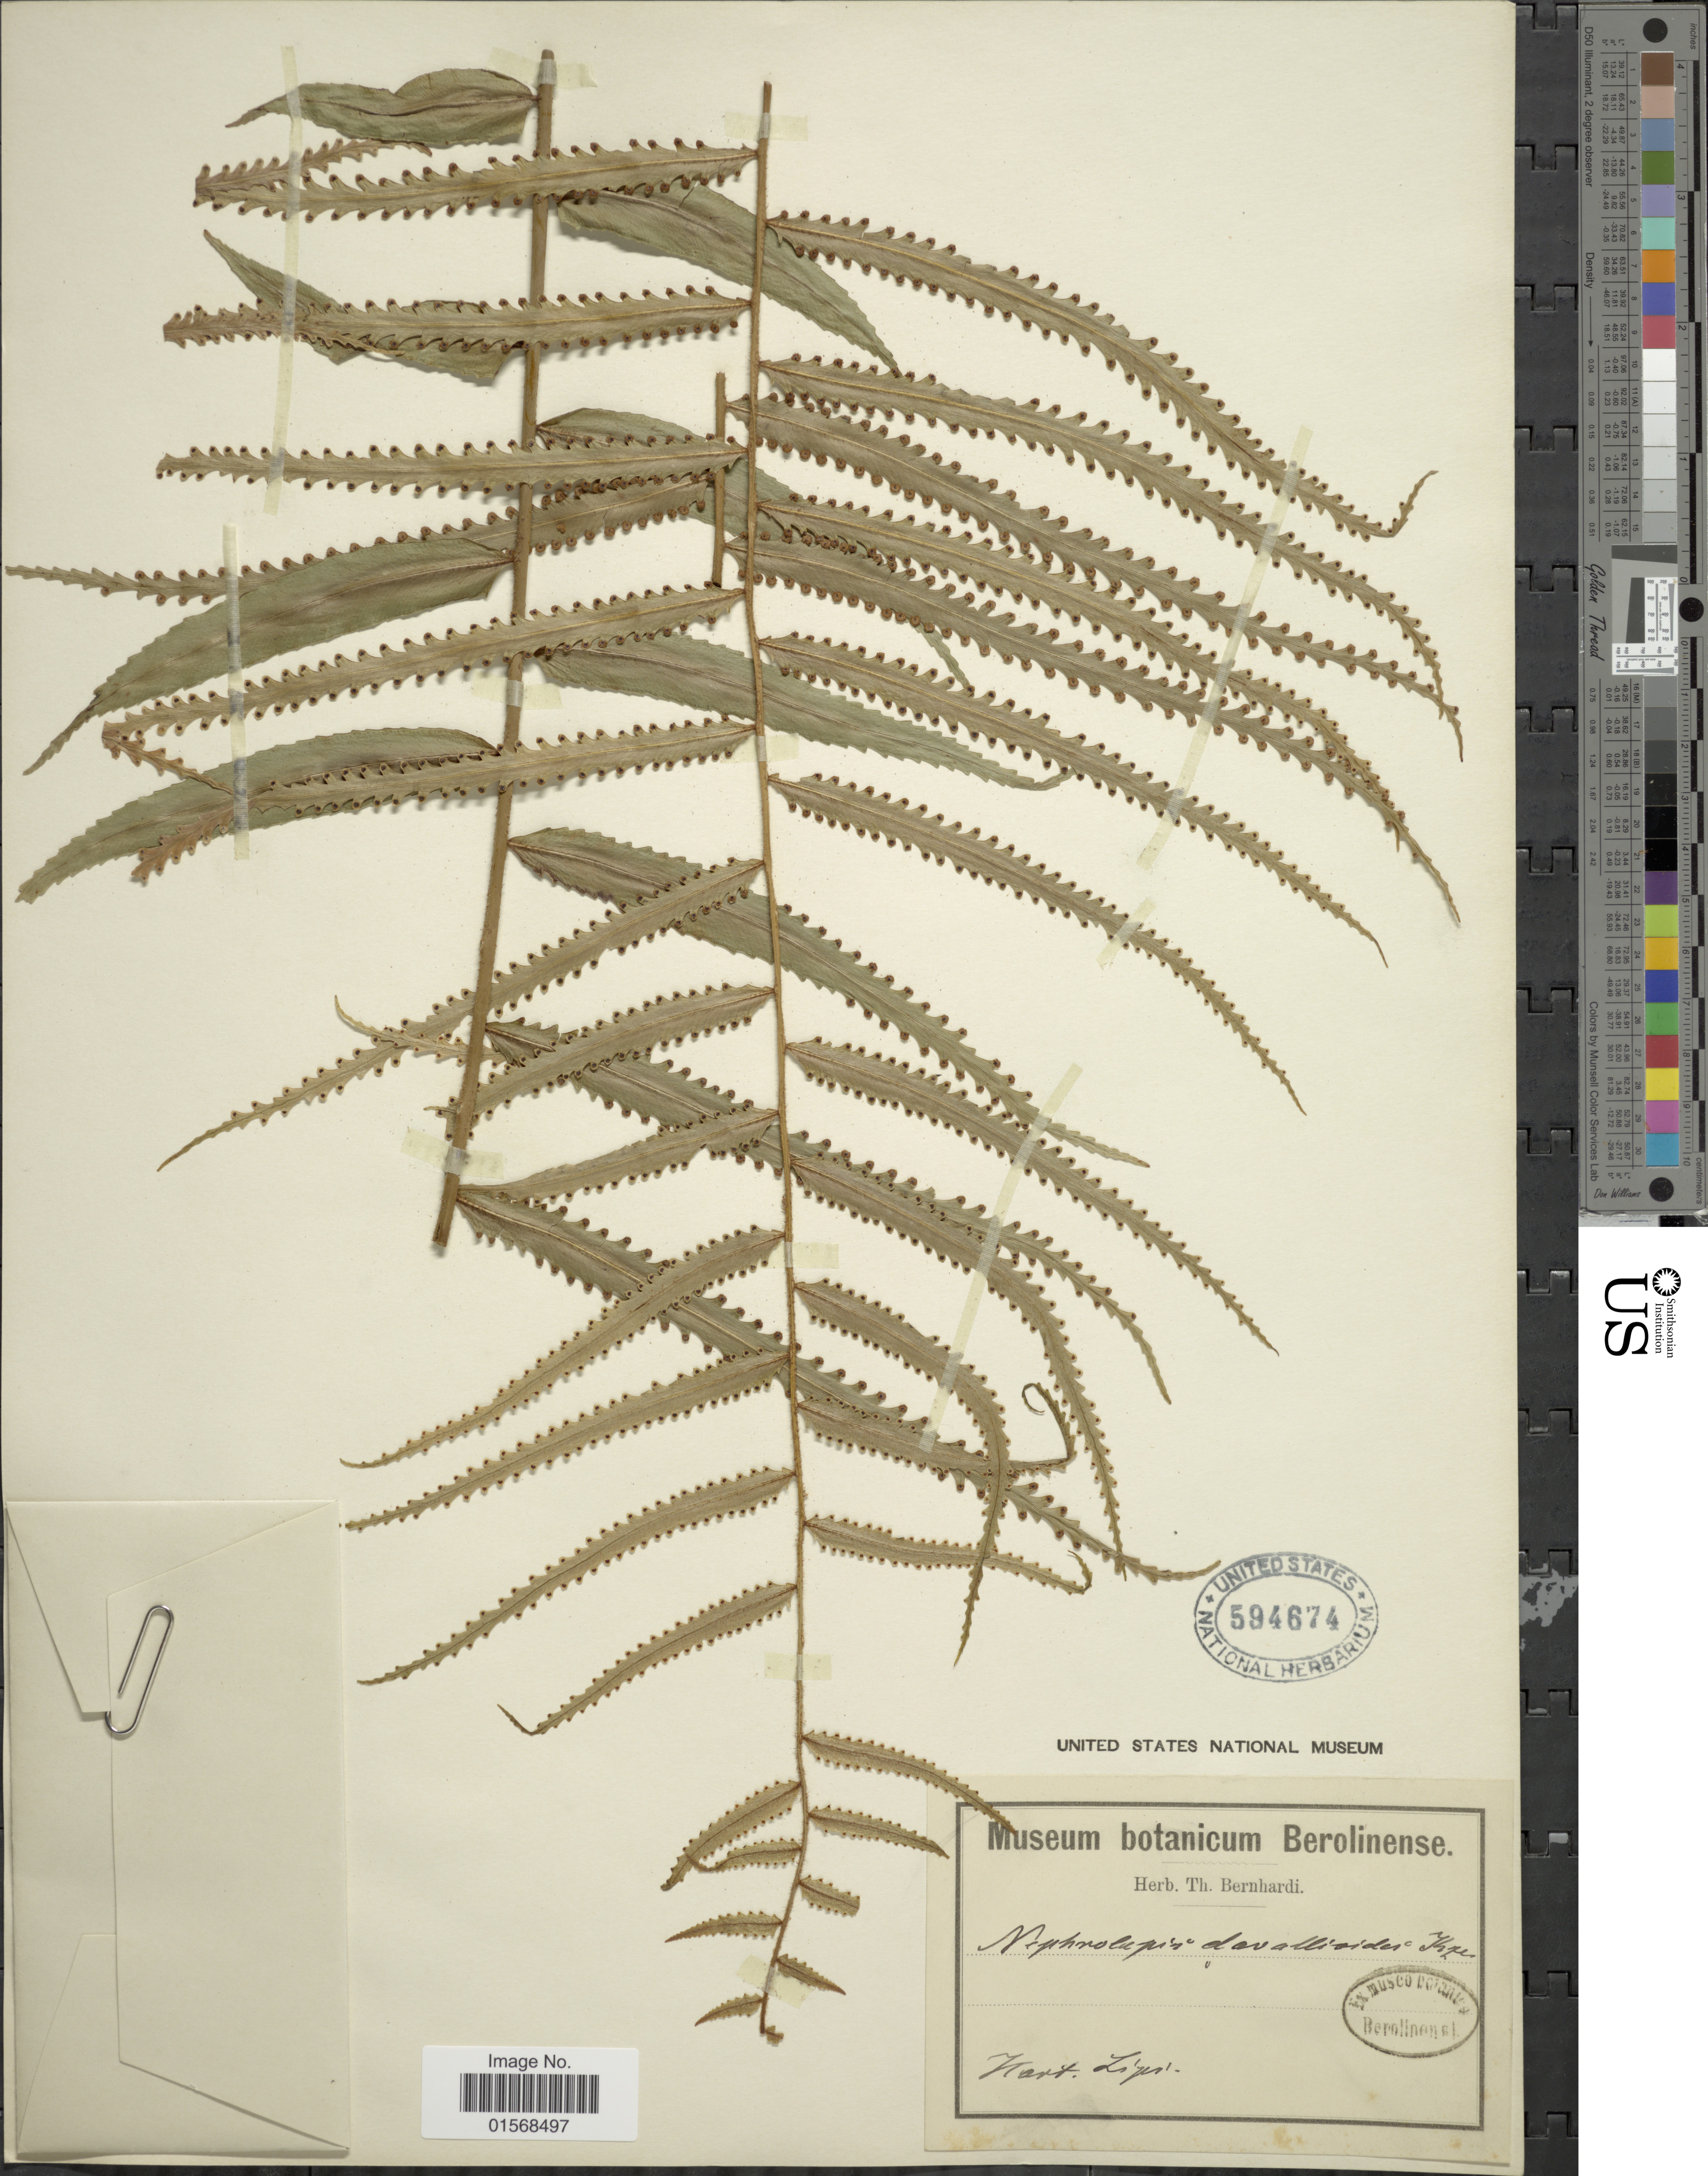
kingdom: Plantae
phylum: Tracheophyta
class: Polypodiopsida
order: Polypodiales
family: Nephrolepidaceae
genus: Nephrolepis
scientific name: Nephrolepis acuminata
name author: (Houtt.) Kuhn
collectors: ex herb. Bernhardi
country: Germany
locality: Hort. Lips.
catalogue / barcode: US 594674